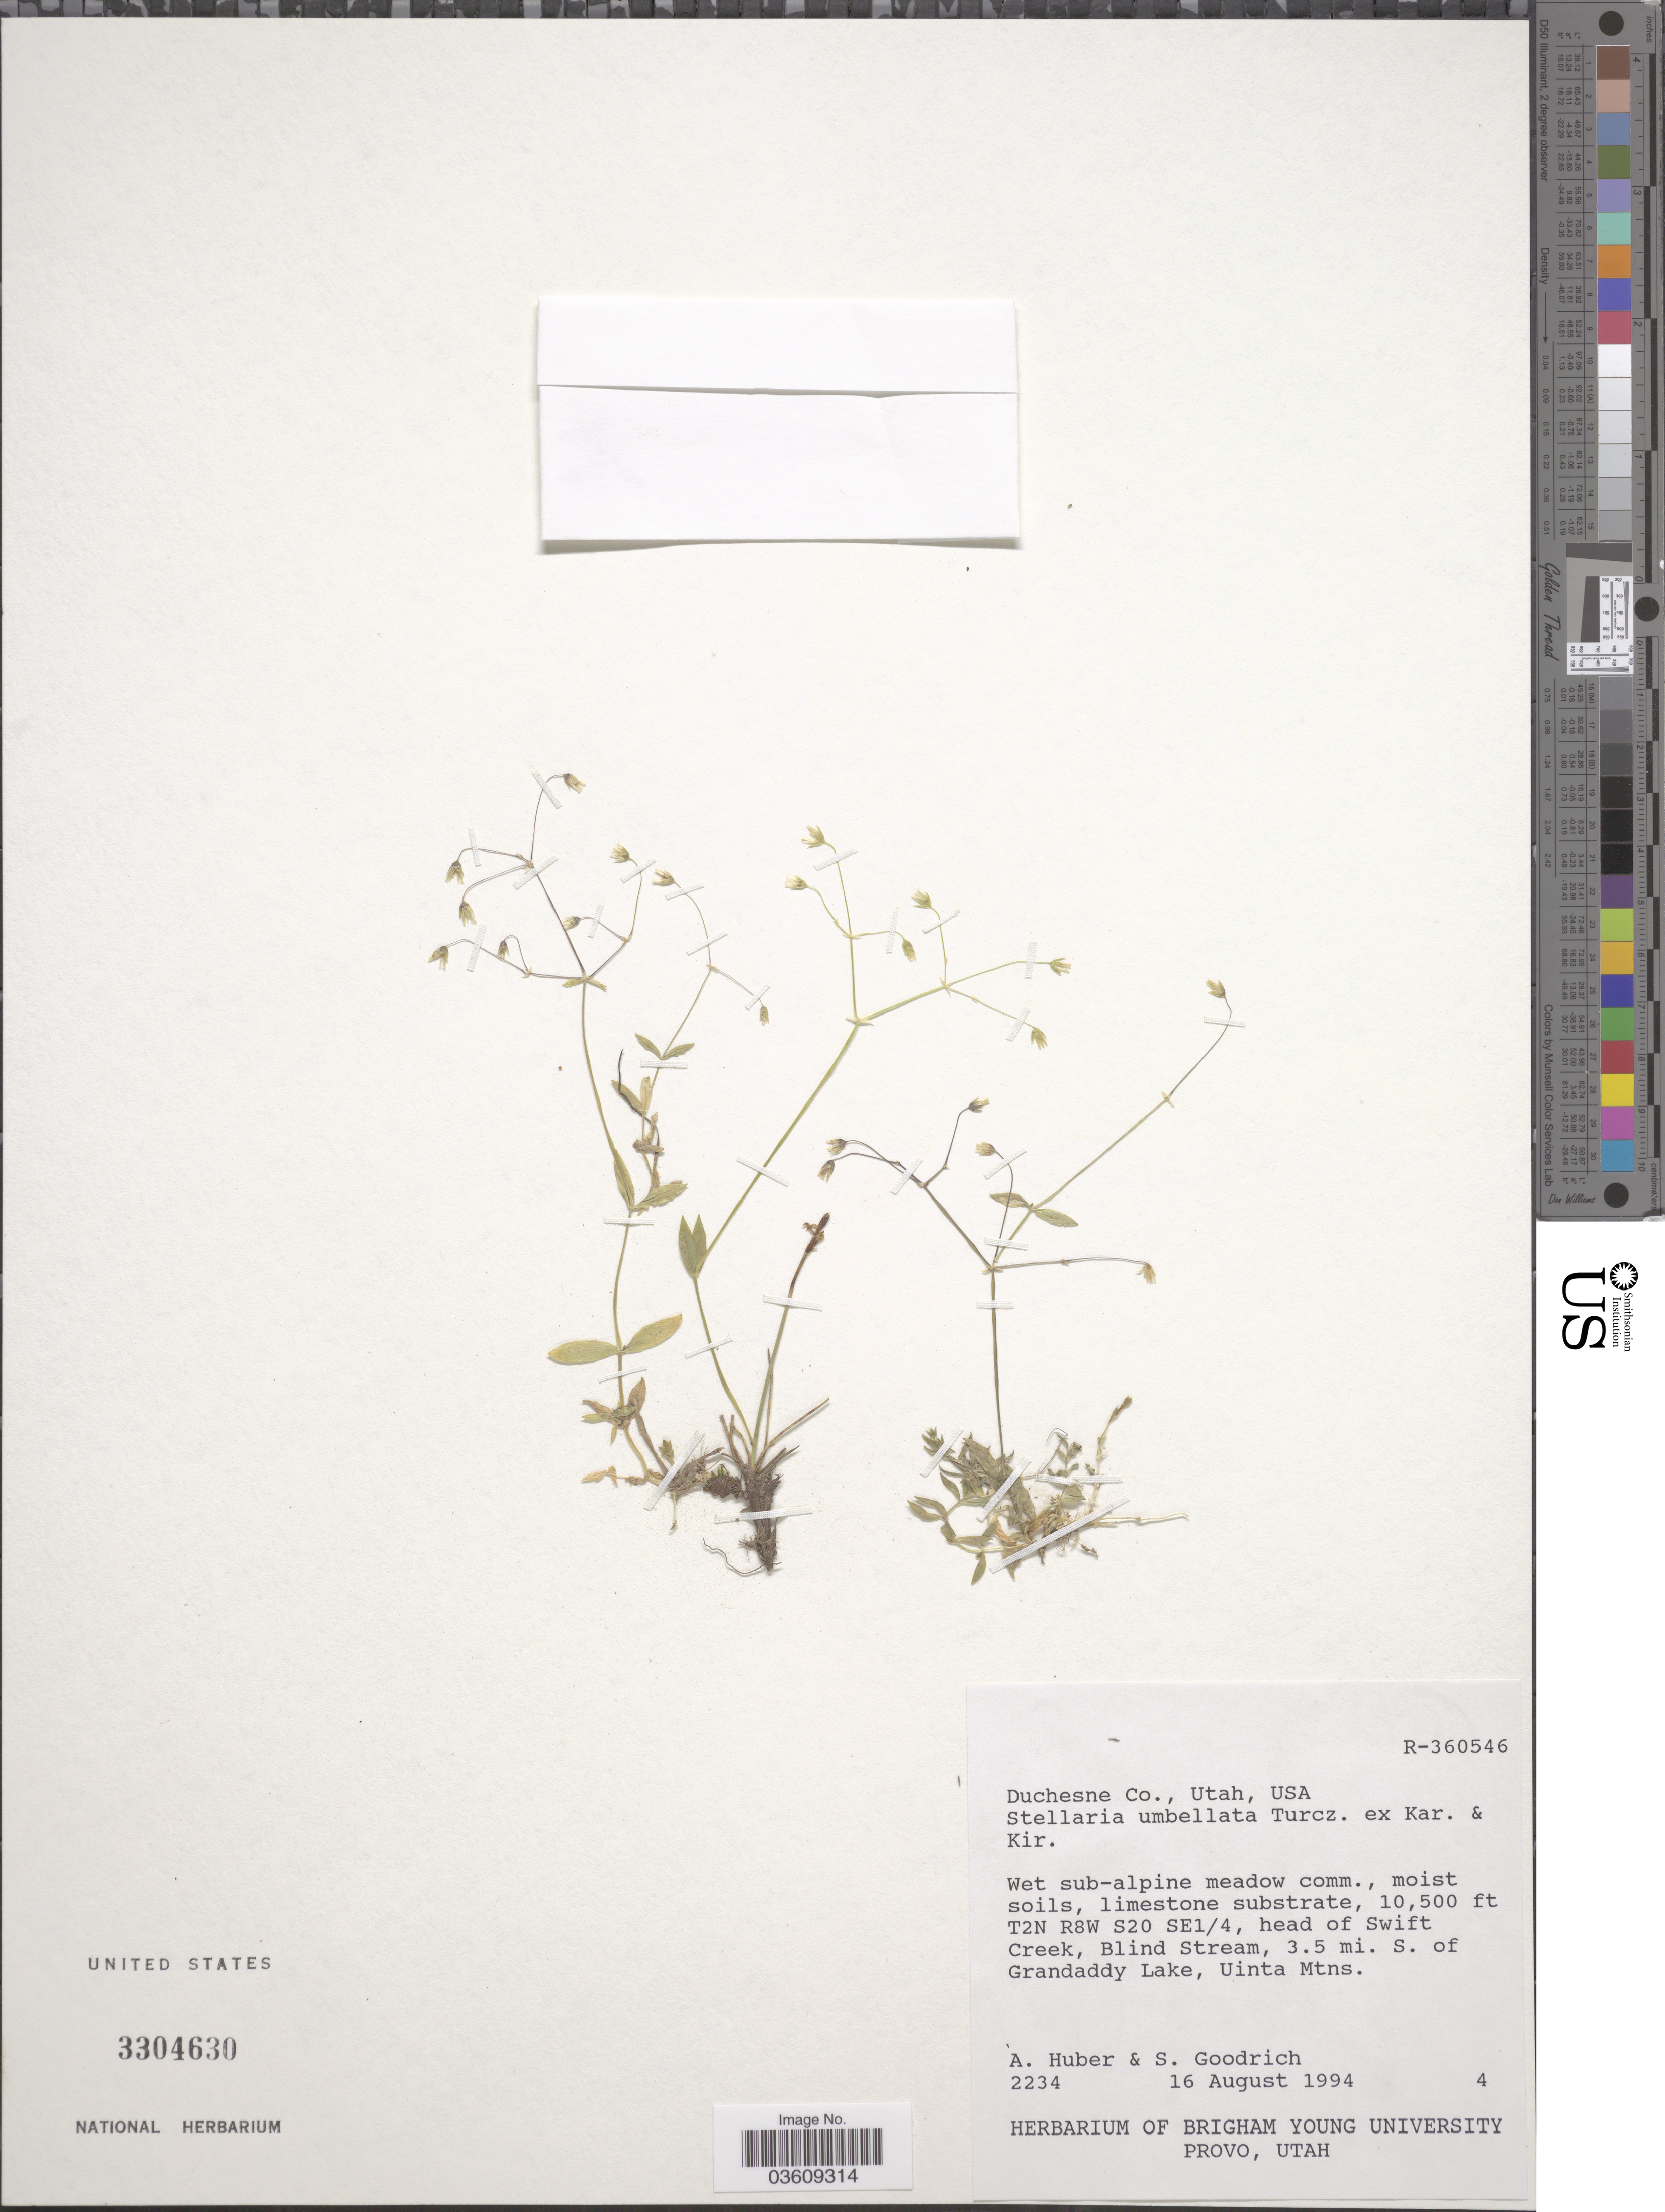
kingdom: Plantae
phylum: Tracheophyta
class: Magnoliopsida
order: Caryophyllales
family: Caryophyllaceae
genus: Stellaria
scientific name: Stellaria umbellata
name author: Turcz.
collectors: A. Huber & S. Goodrich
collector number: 2234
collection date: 1994-08-16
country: United States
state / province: Utah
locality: Duchesne Co. T2N R8W S20 SE1/4, head of Swift Creek, Blind Stream, 3.5 mi. S. of Grandaddy Lake, Uinta Mtns.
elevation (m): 3200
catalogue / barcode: US 3304630